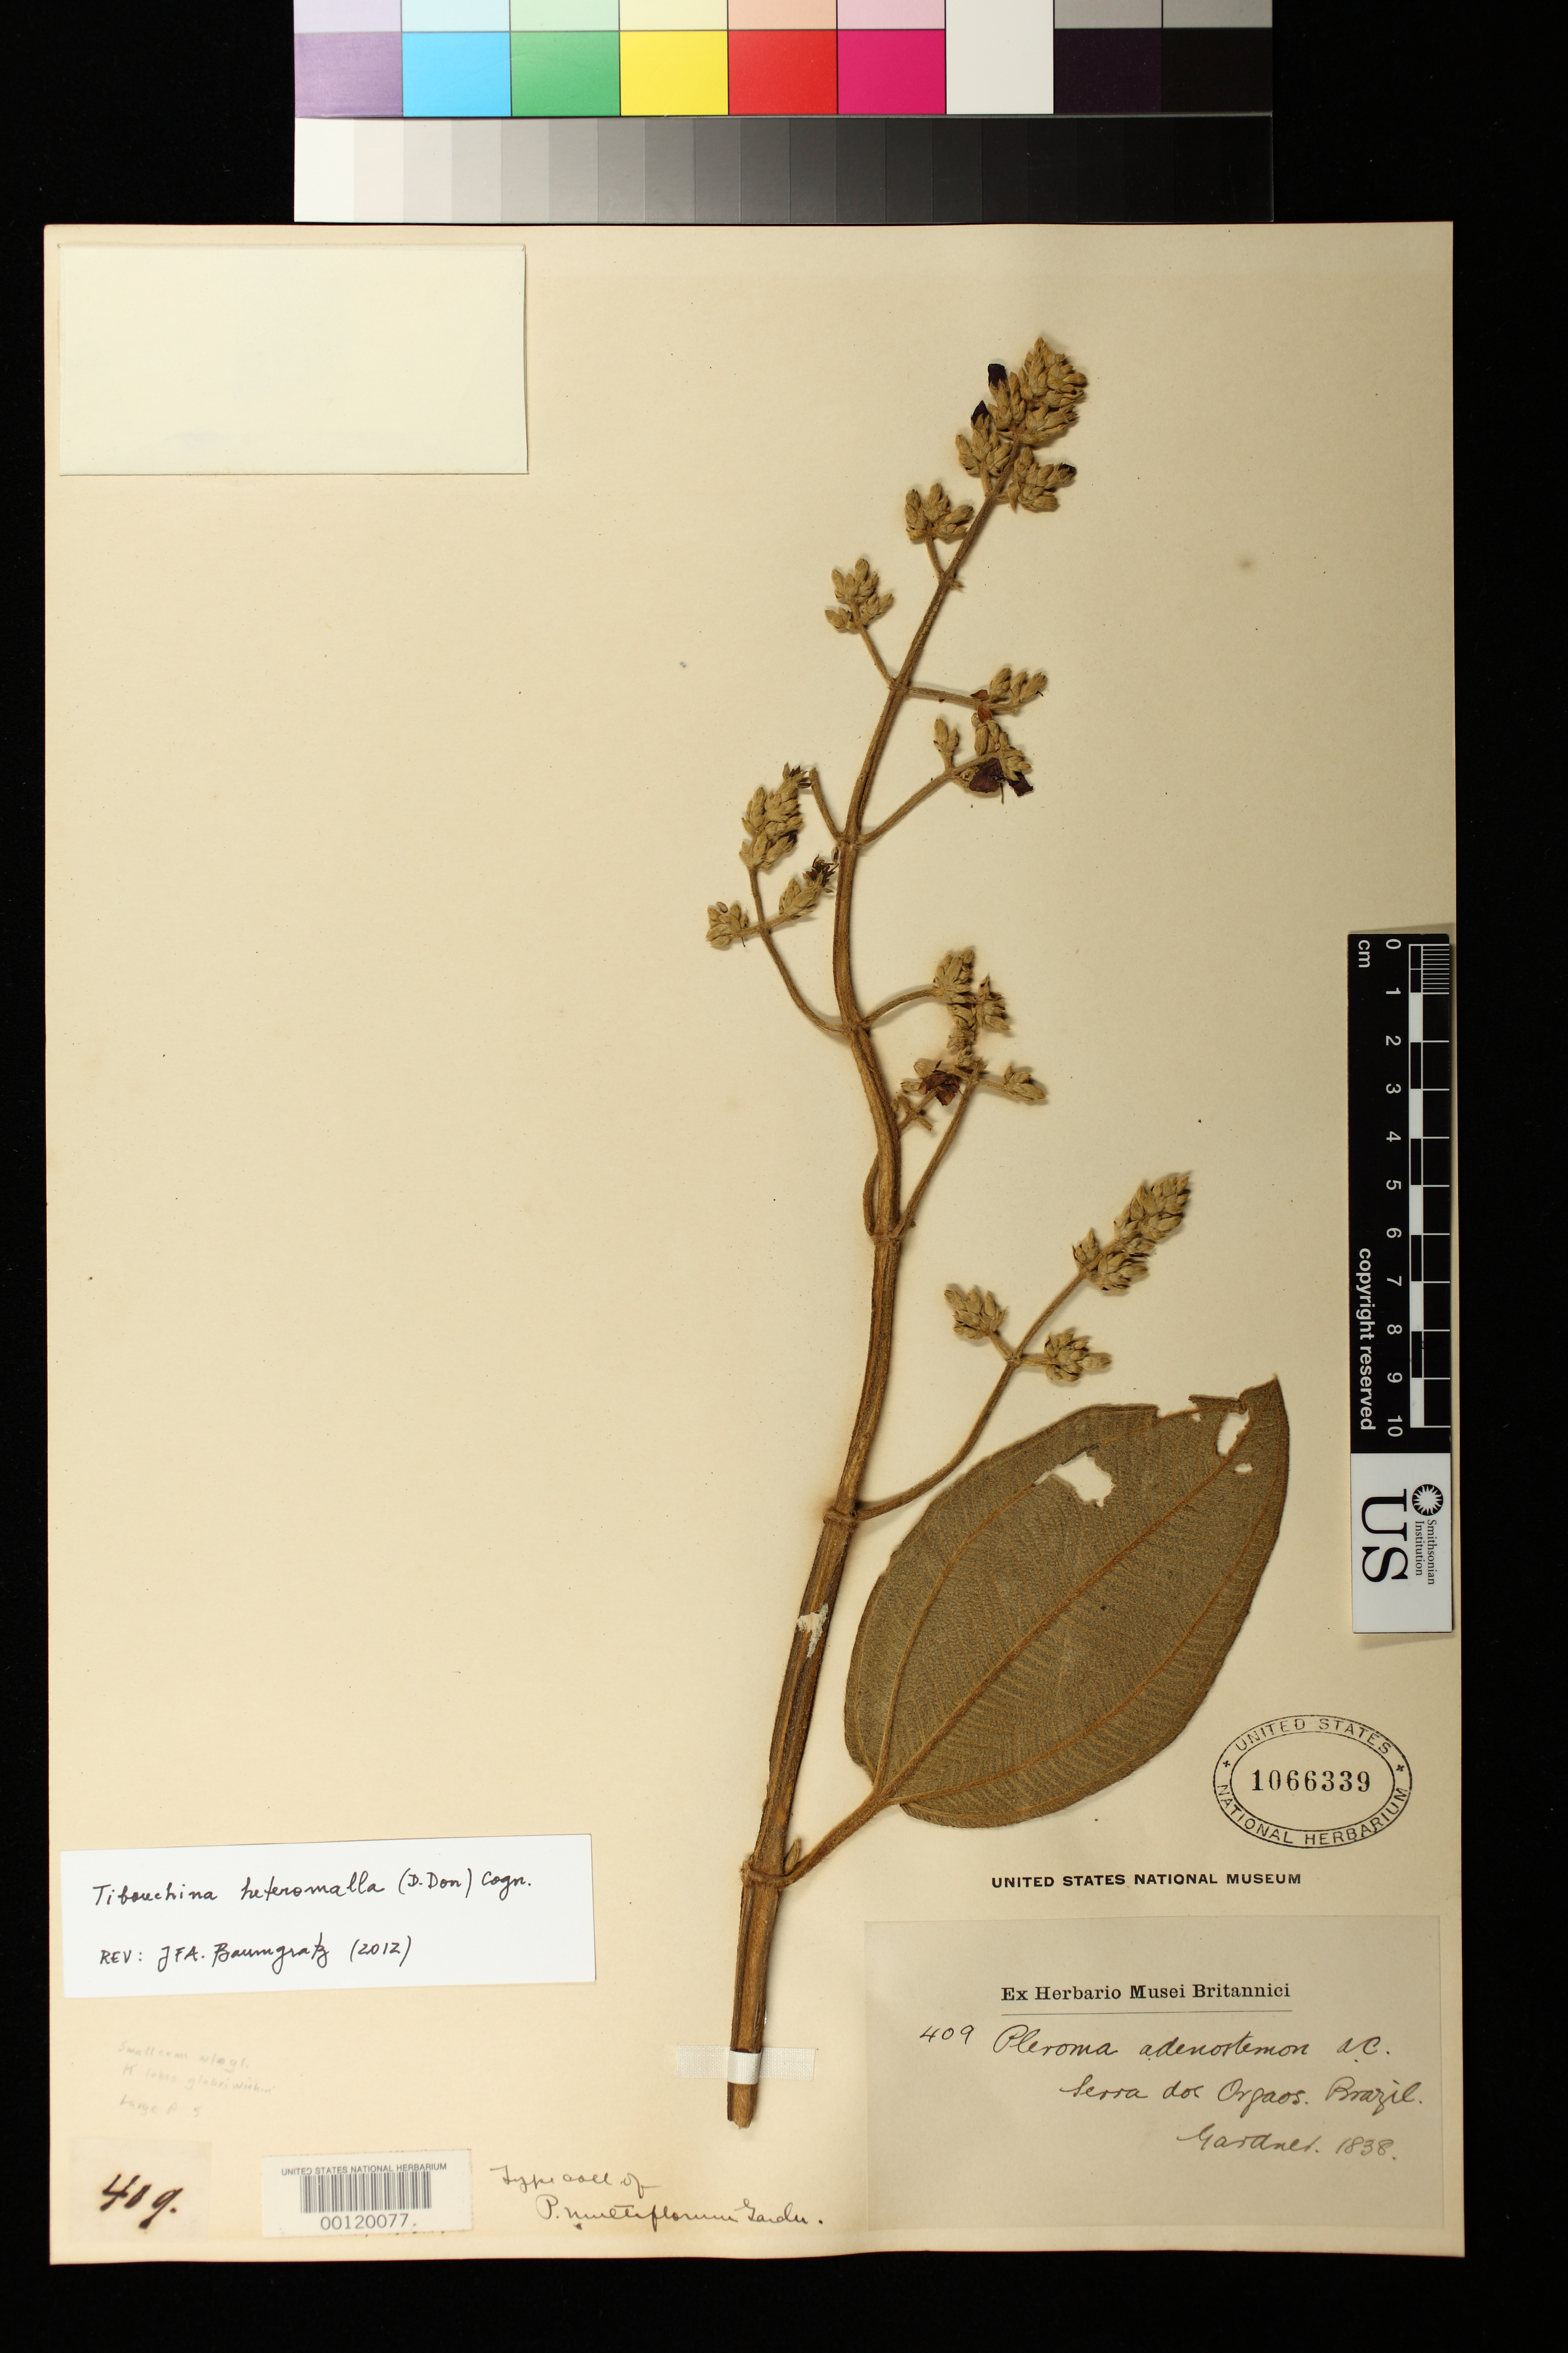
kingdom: Plantae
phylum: Tracheophyta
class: Magnoliopsida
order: Myrtales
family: Melastomataceae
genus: Pleroma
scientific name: Pleroma multiflorum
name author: Gardner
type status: Isotype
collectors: G. Gardner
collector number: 409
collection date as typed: Mar 1838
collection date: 1838-03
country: Brazil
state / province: Rio de Janeiro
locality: Organ Mts.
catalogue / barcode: US 1066339